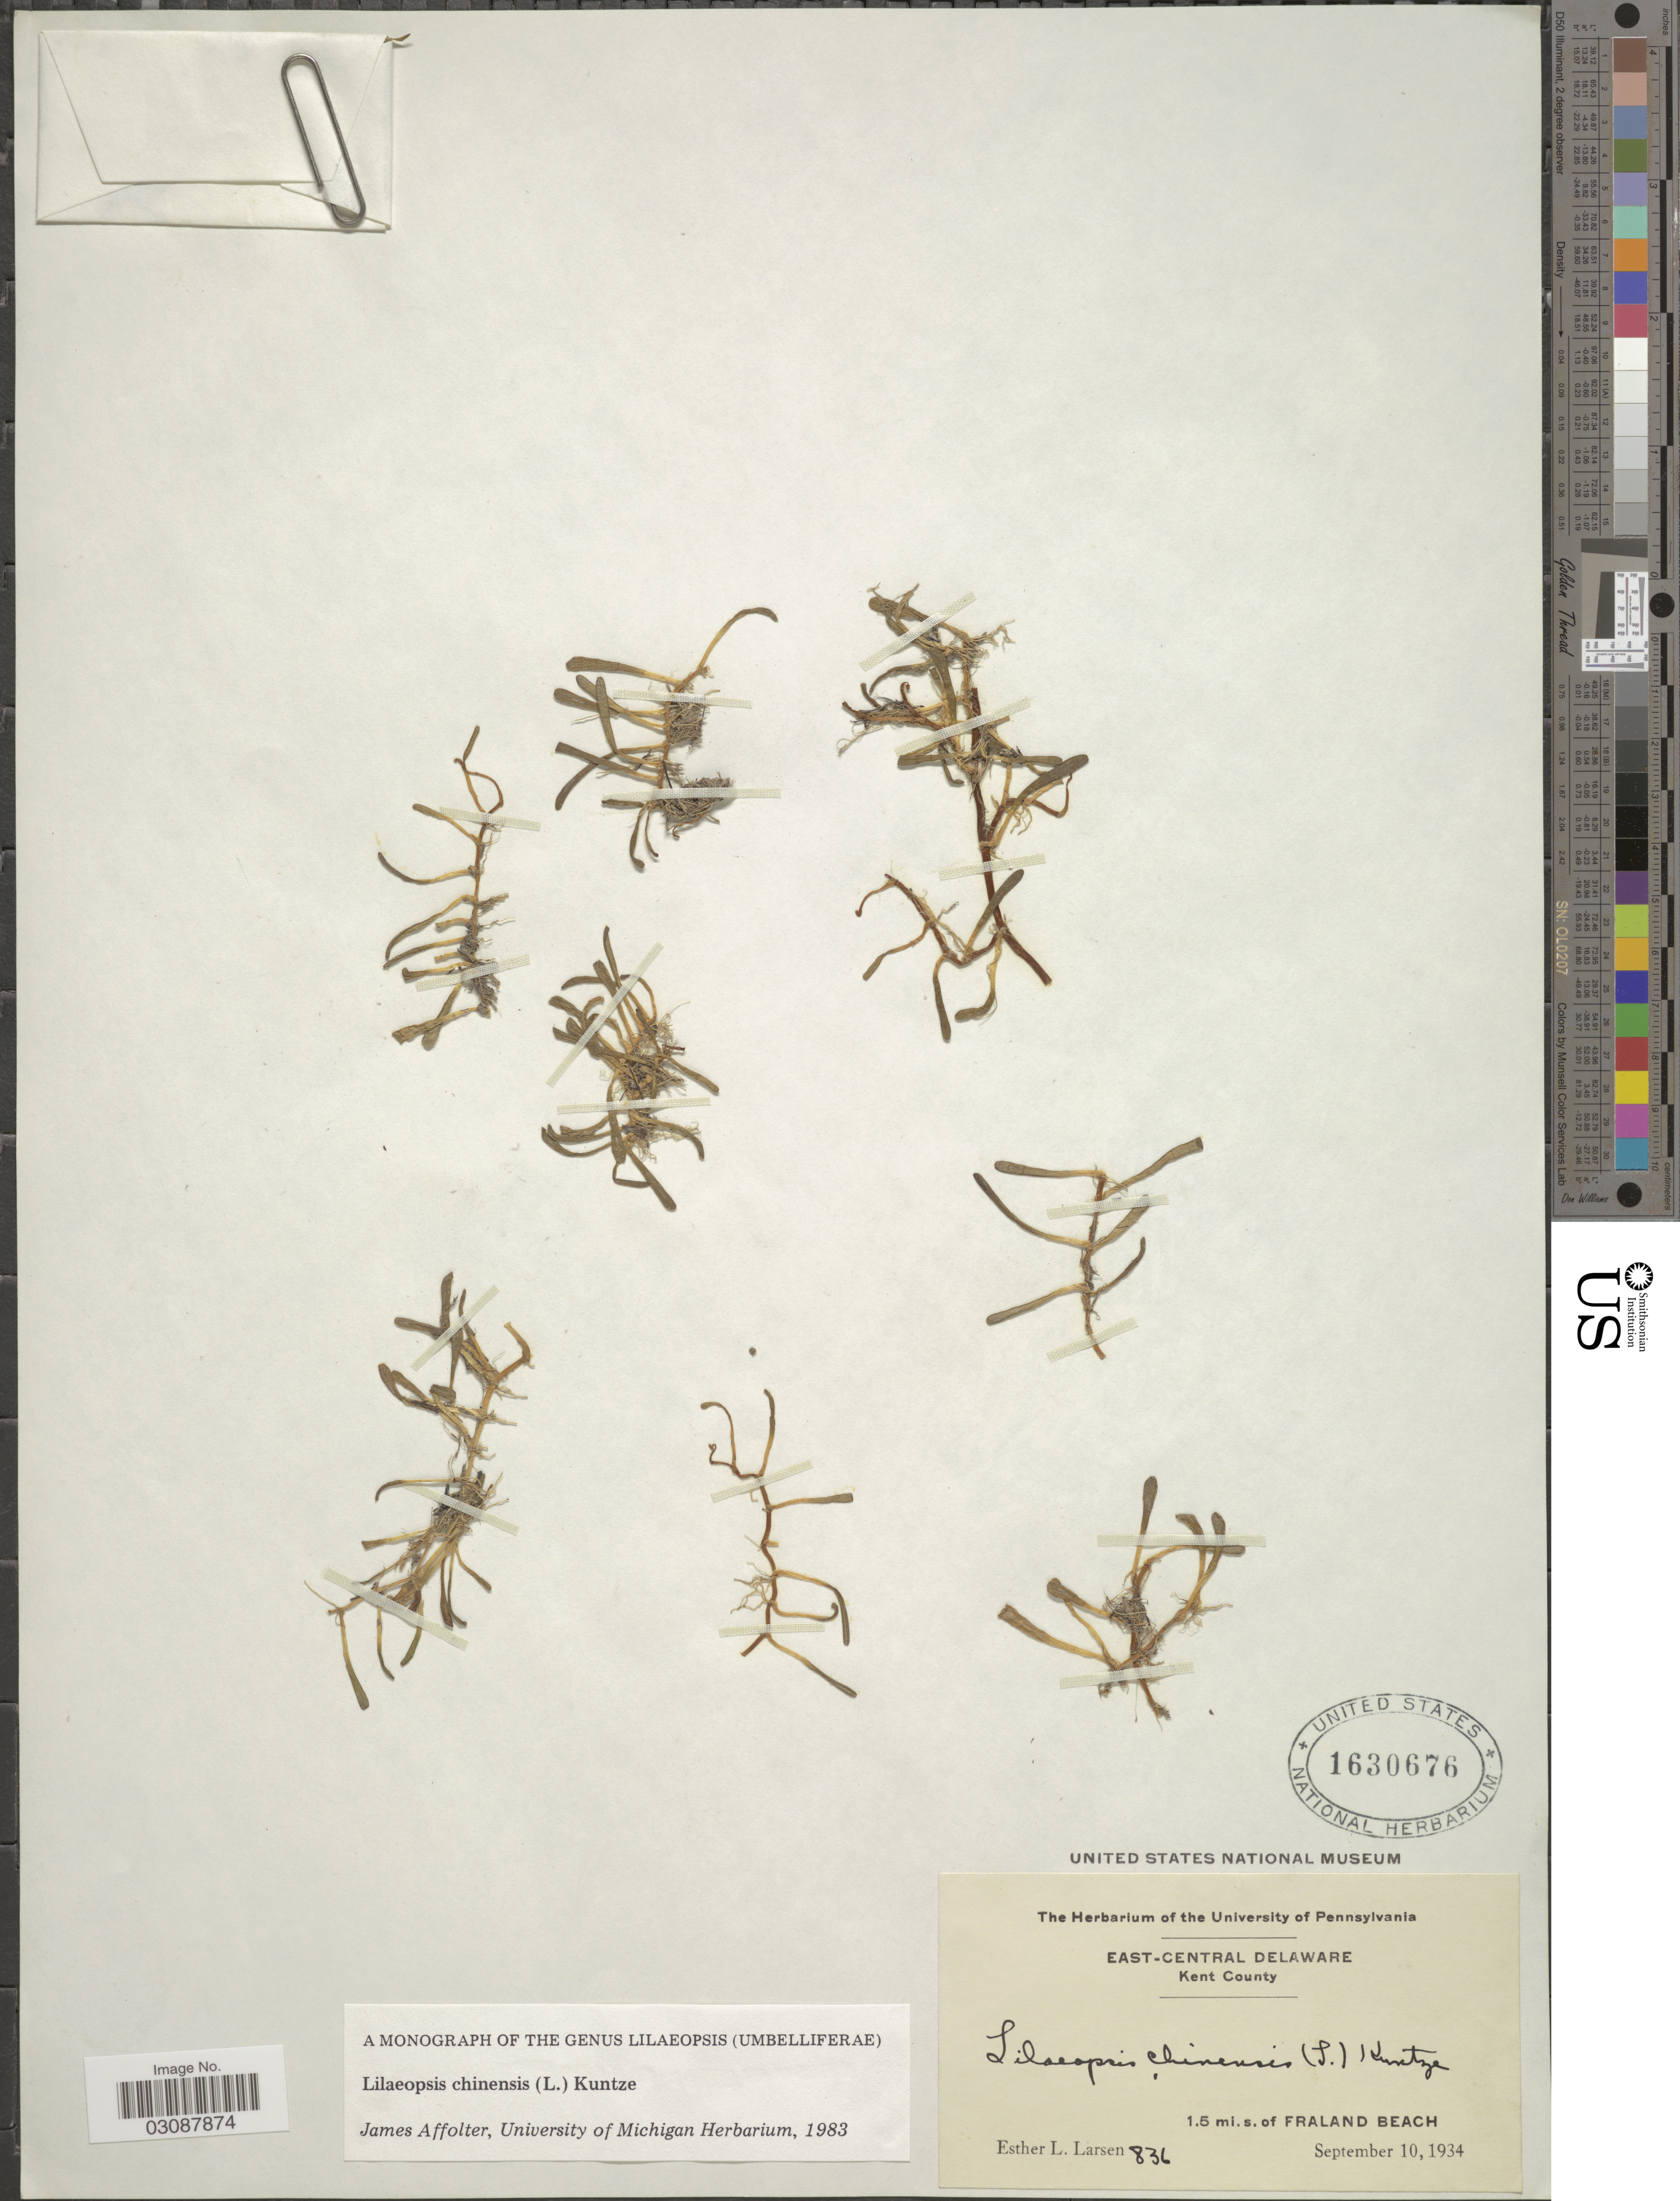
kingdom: Plantae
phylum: Tracheophyta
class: Magnoliopsida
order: Apiales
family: Apiaceae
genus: Lilaeopsis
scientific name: Lilaeopsis chinensis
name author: (L.) Kuntze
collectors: E. L. Larsen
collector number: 836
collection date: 1934-09-10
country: United States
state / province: Delaware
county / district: Kent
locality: East-Central Delaware. Kent County. 1.5 mi. s. of Fraland Beach.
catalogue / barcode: US 1630676